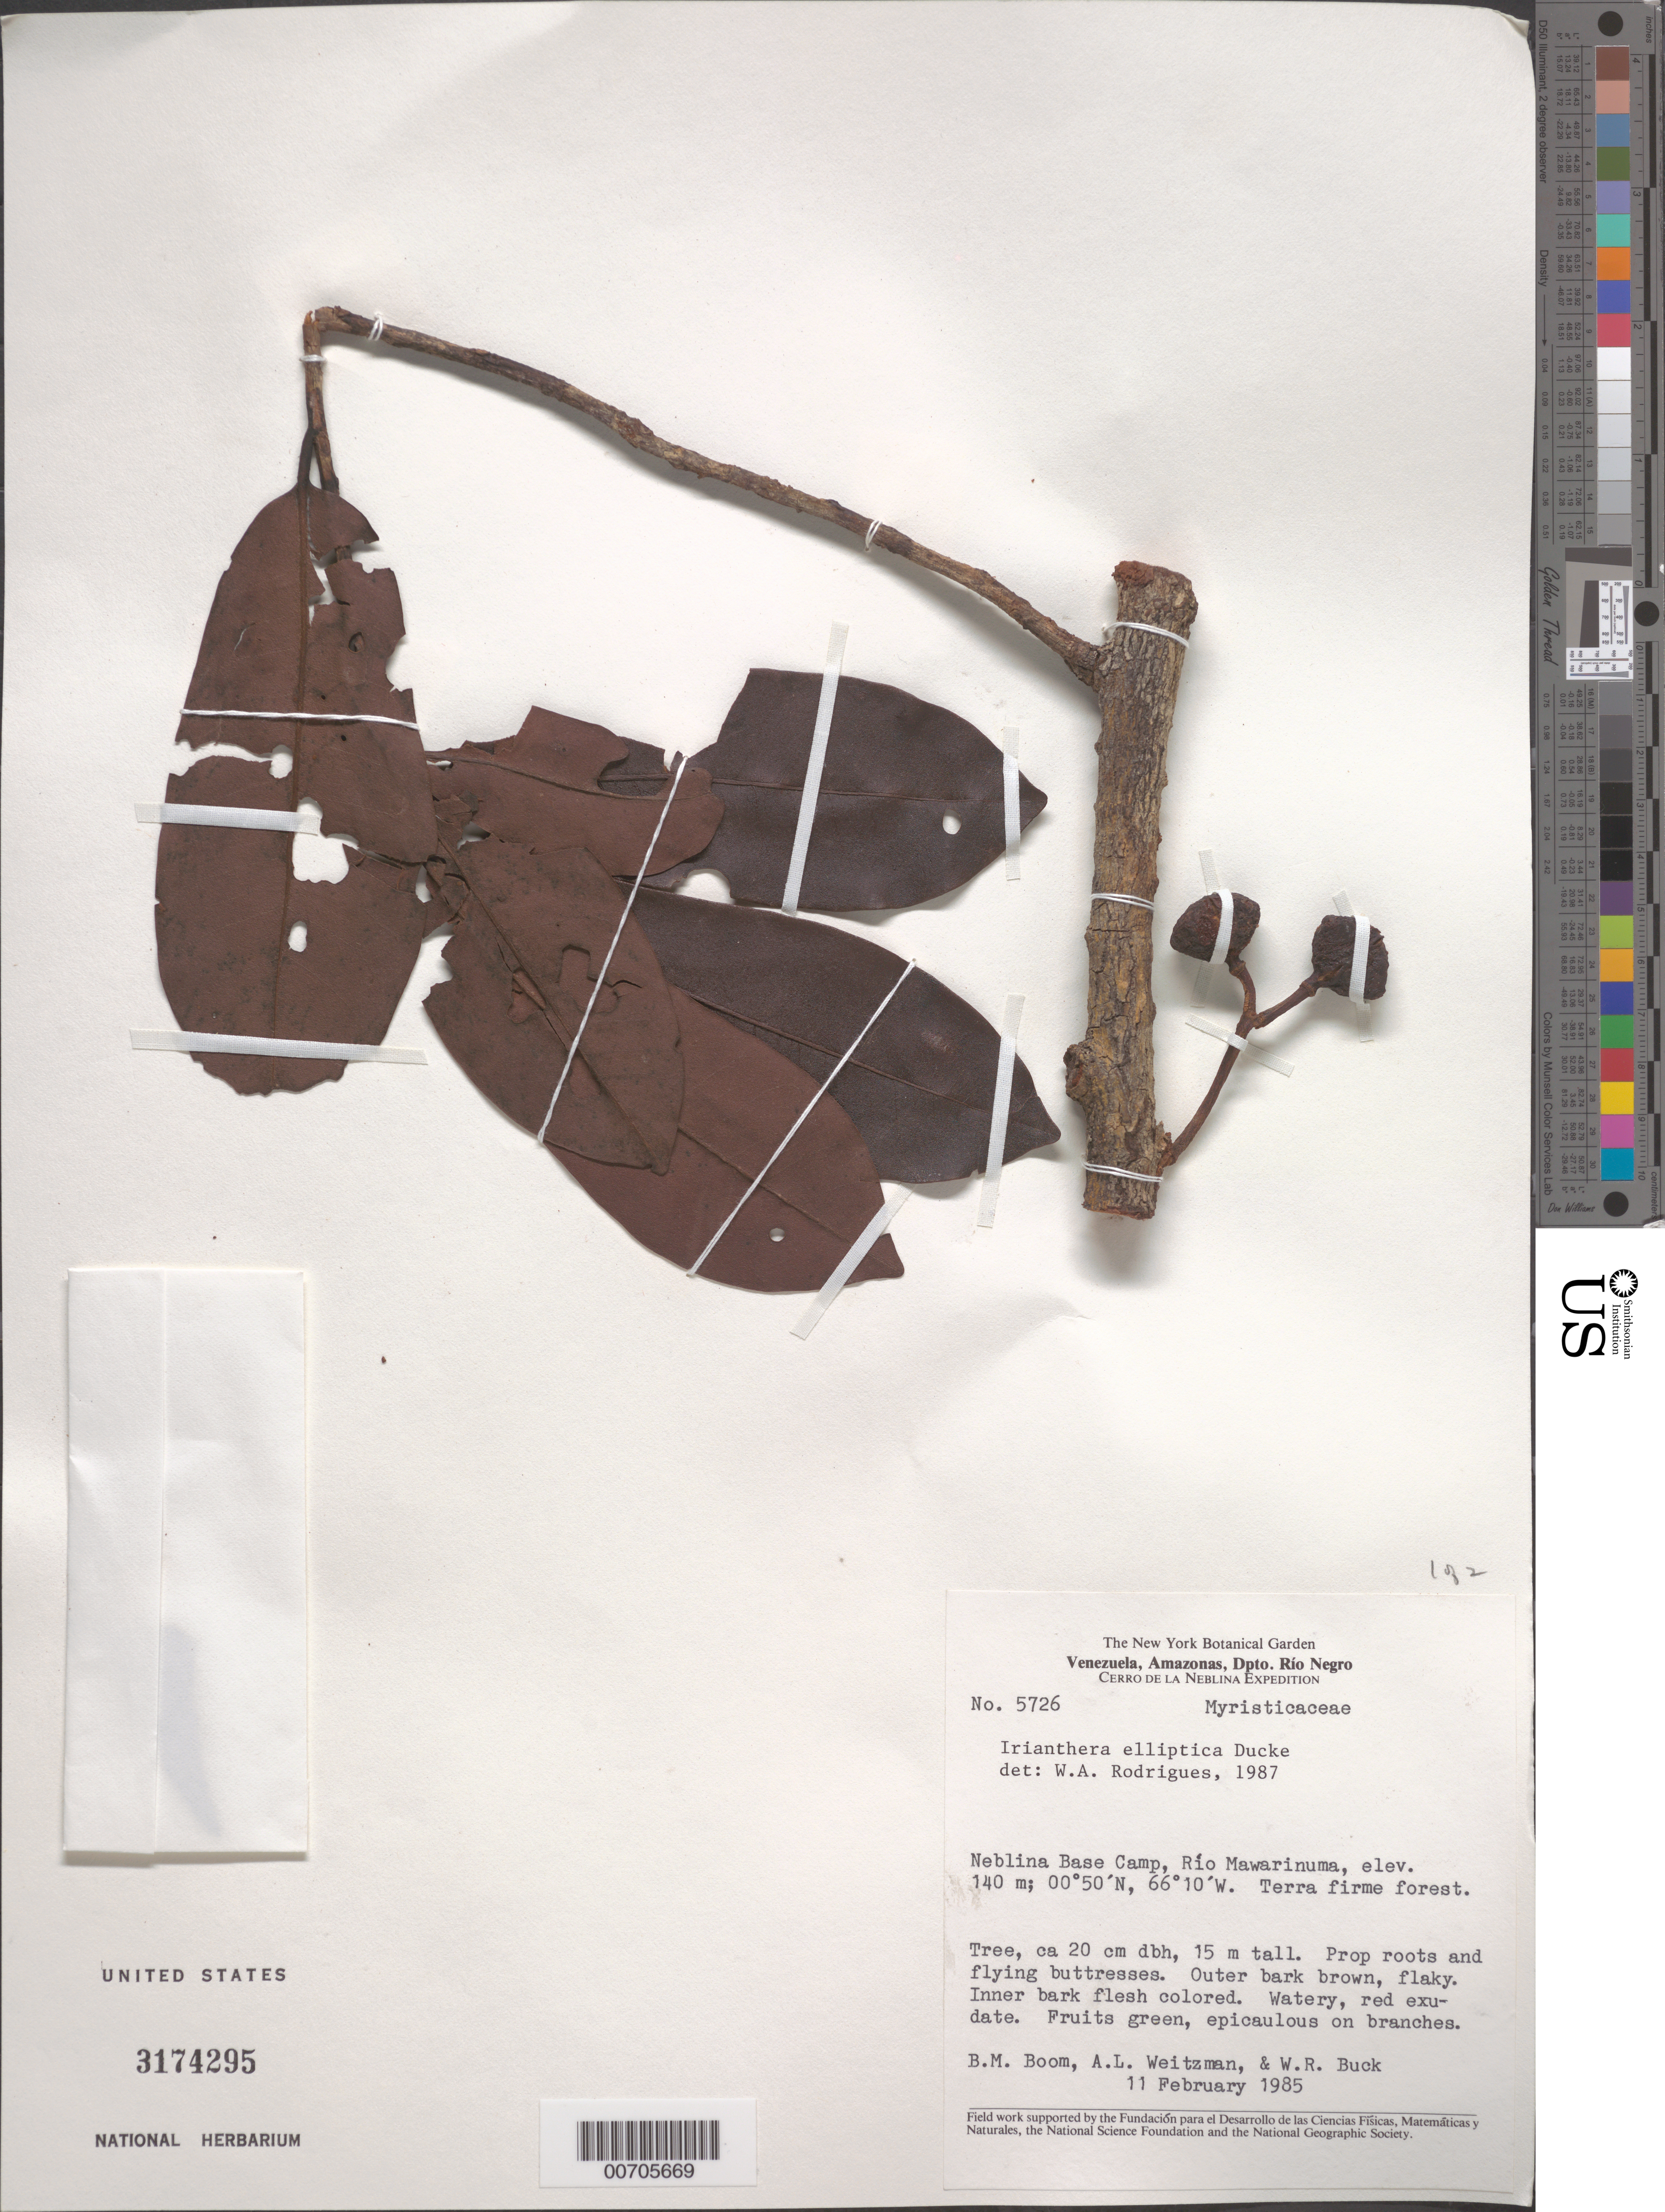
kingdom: Plantae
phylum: Tracheophyta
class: Magnoliopsida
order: Magnoliales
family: Myristicaceae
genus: Iryanthera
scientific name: Iryanthera elliptica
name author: Ducke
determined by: Rodrigues, W. A.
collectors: B. M. Boom, A. L. Weitzman & W. R. Buck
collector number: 5726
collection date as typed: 11-Feb-85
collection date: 1985-02-11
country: Venezuela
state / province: Amazonas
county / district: Río Negro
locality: Cerro de la Neblina Base Camp, Río Mawarinuma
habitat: Terra firme forest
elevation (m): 140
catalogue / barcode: US 3174295